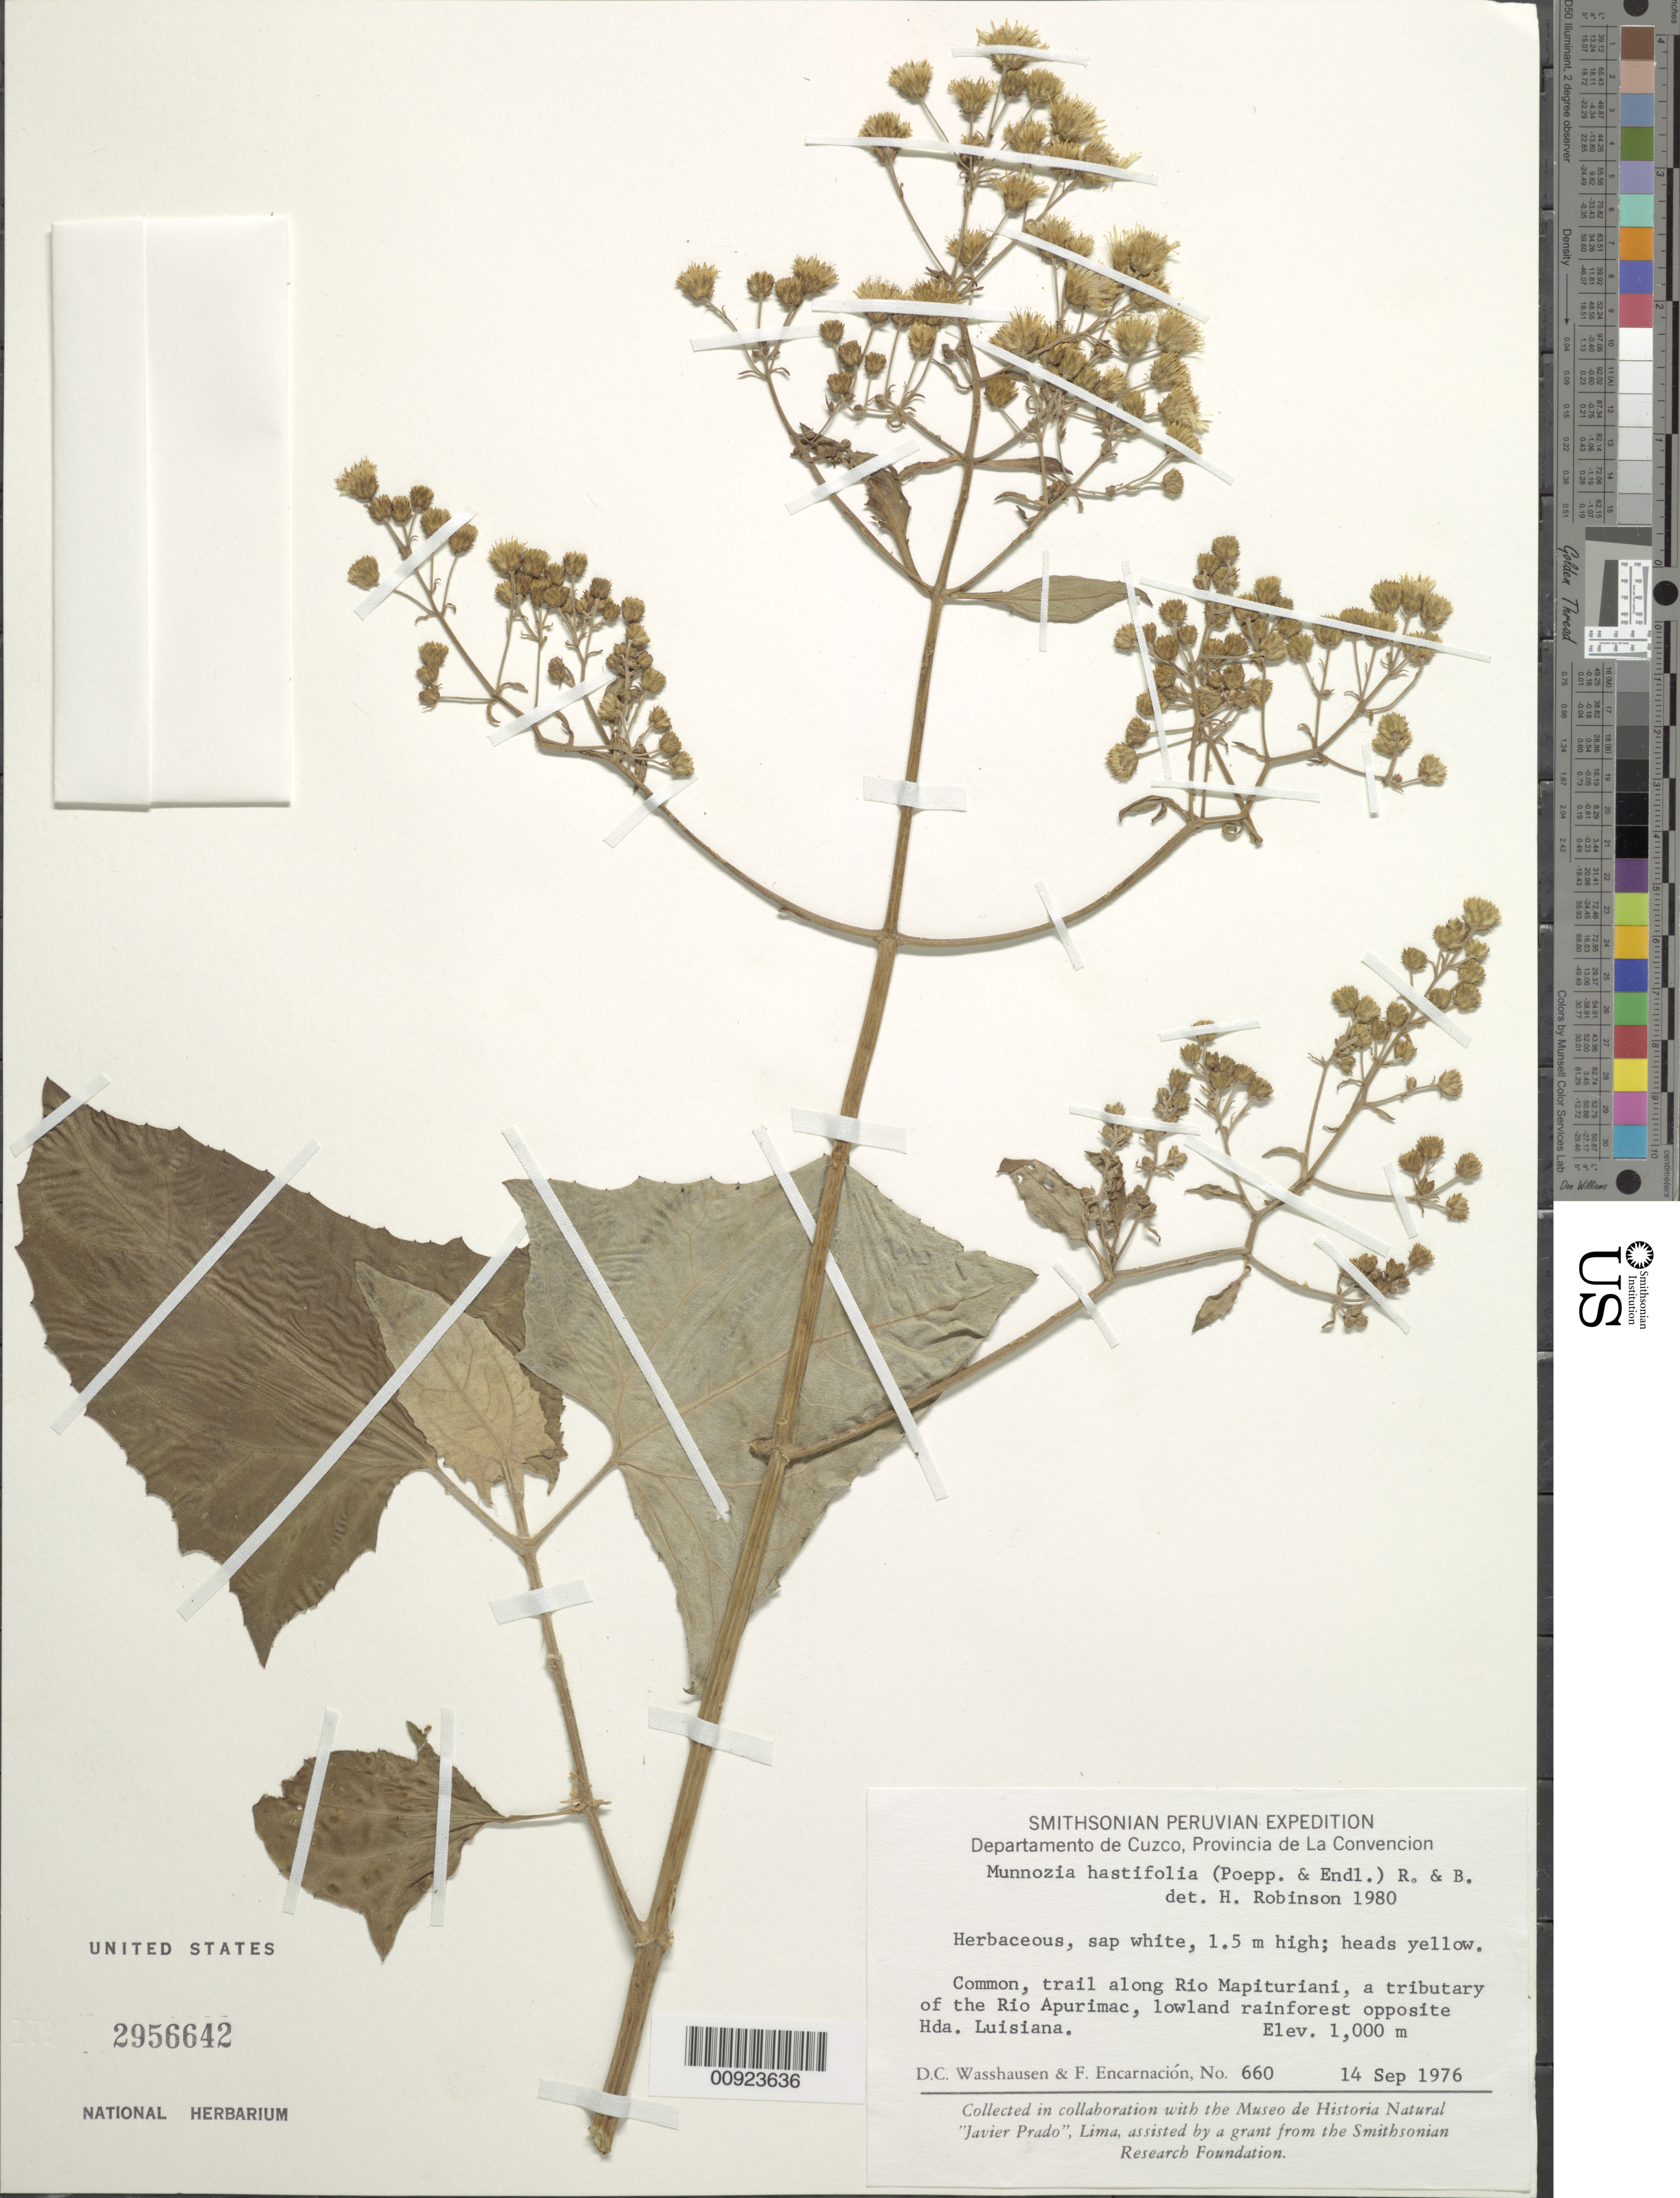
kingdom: Plantae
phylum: Tracheophyta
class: Magnoliopsida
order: Asterales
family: Asteraceae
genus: Munnozia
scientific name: Munnozia hastifolia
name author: (Poepp.) H. Rob. & Brettell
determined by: Robinson, Harold E., (US)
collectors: D. C. Wasshausen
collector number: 660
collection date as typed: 14 September 1976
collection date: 1976-09-14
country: Peru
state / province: Cusco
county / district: La Convención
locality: Rio Mapituriani, a tributary of the rio Apruimac, opposite Hda. Luisiana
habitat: Trail along river; lowland rainforst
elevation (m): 1000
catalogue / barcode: US 2956642